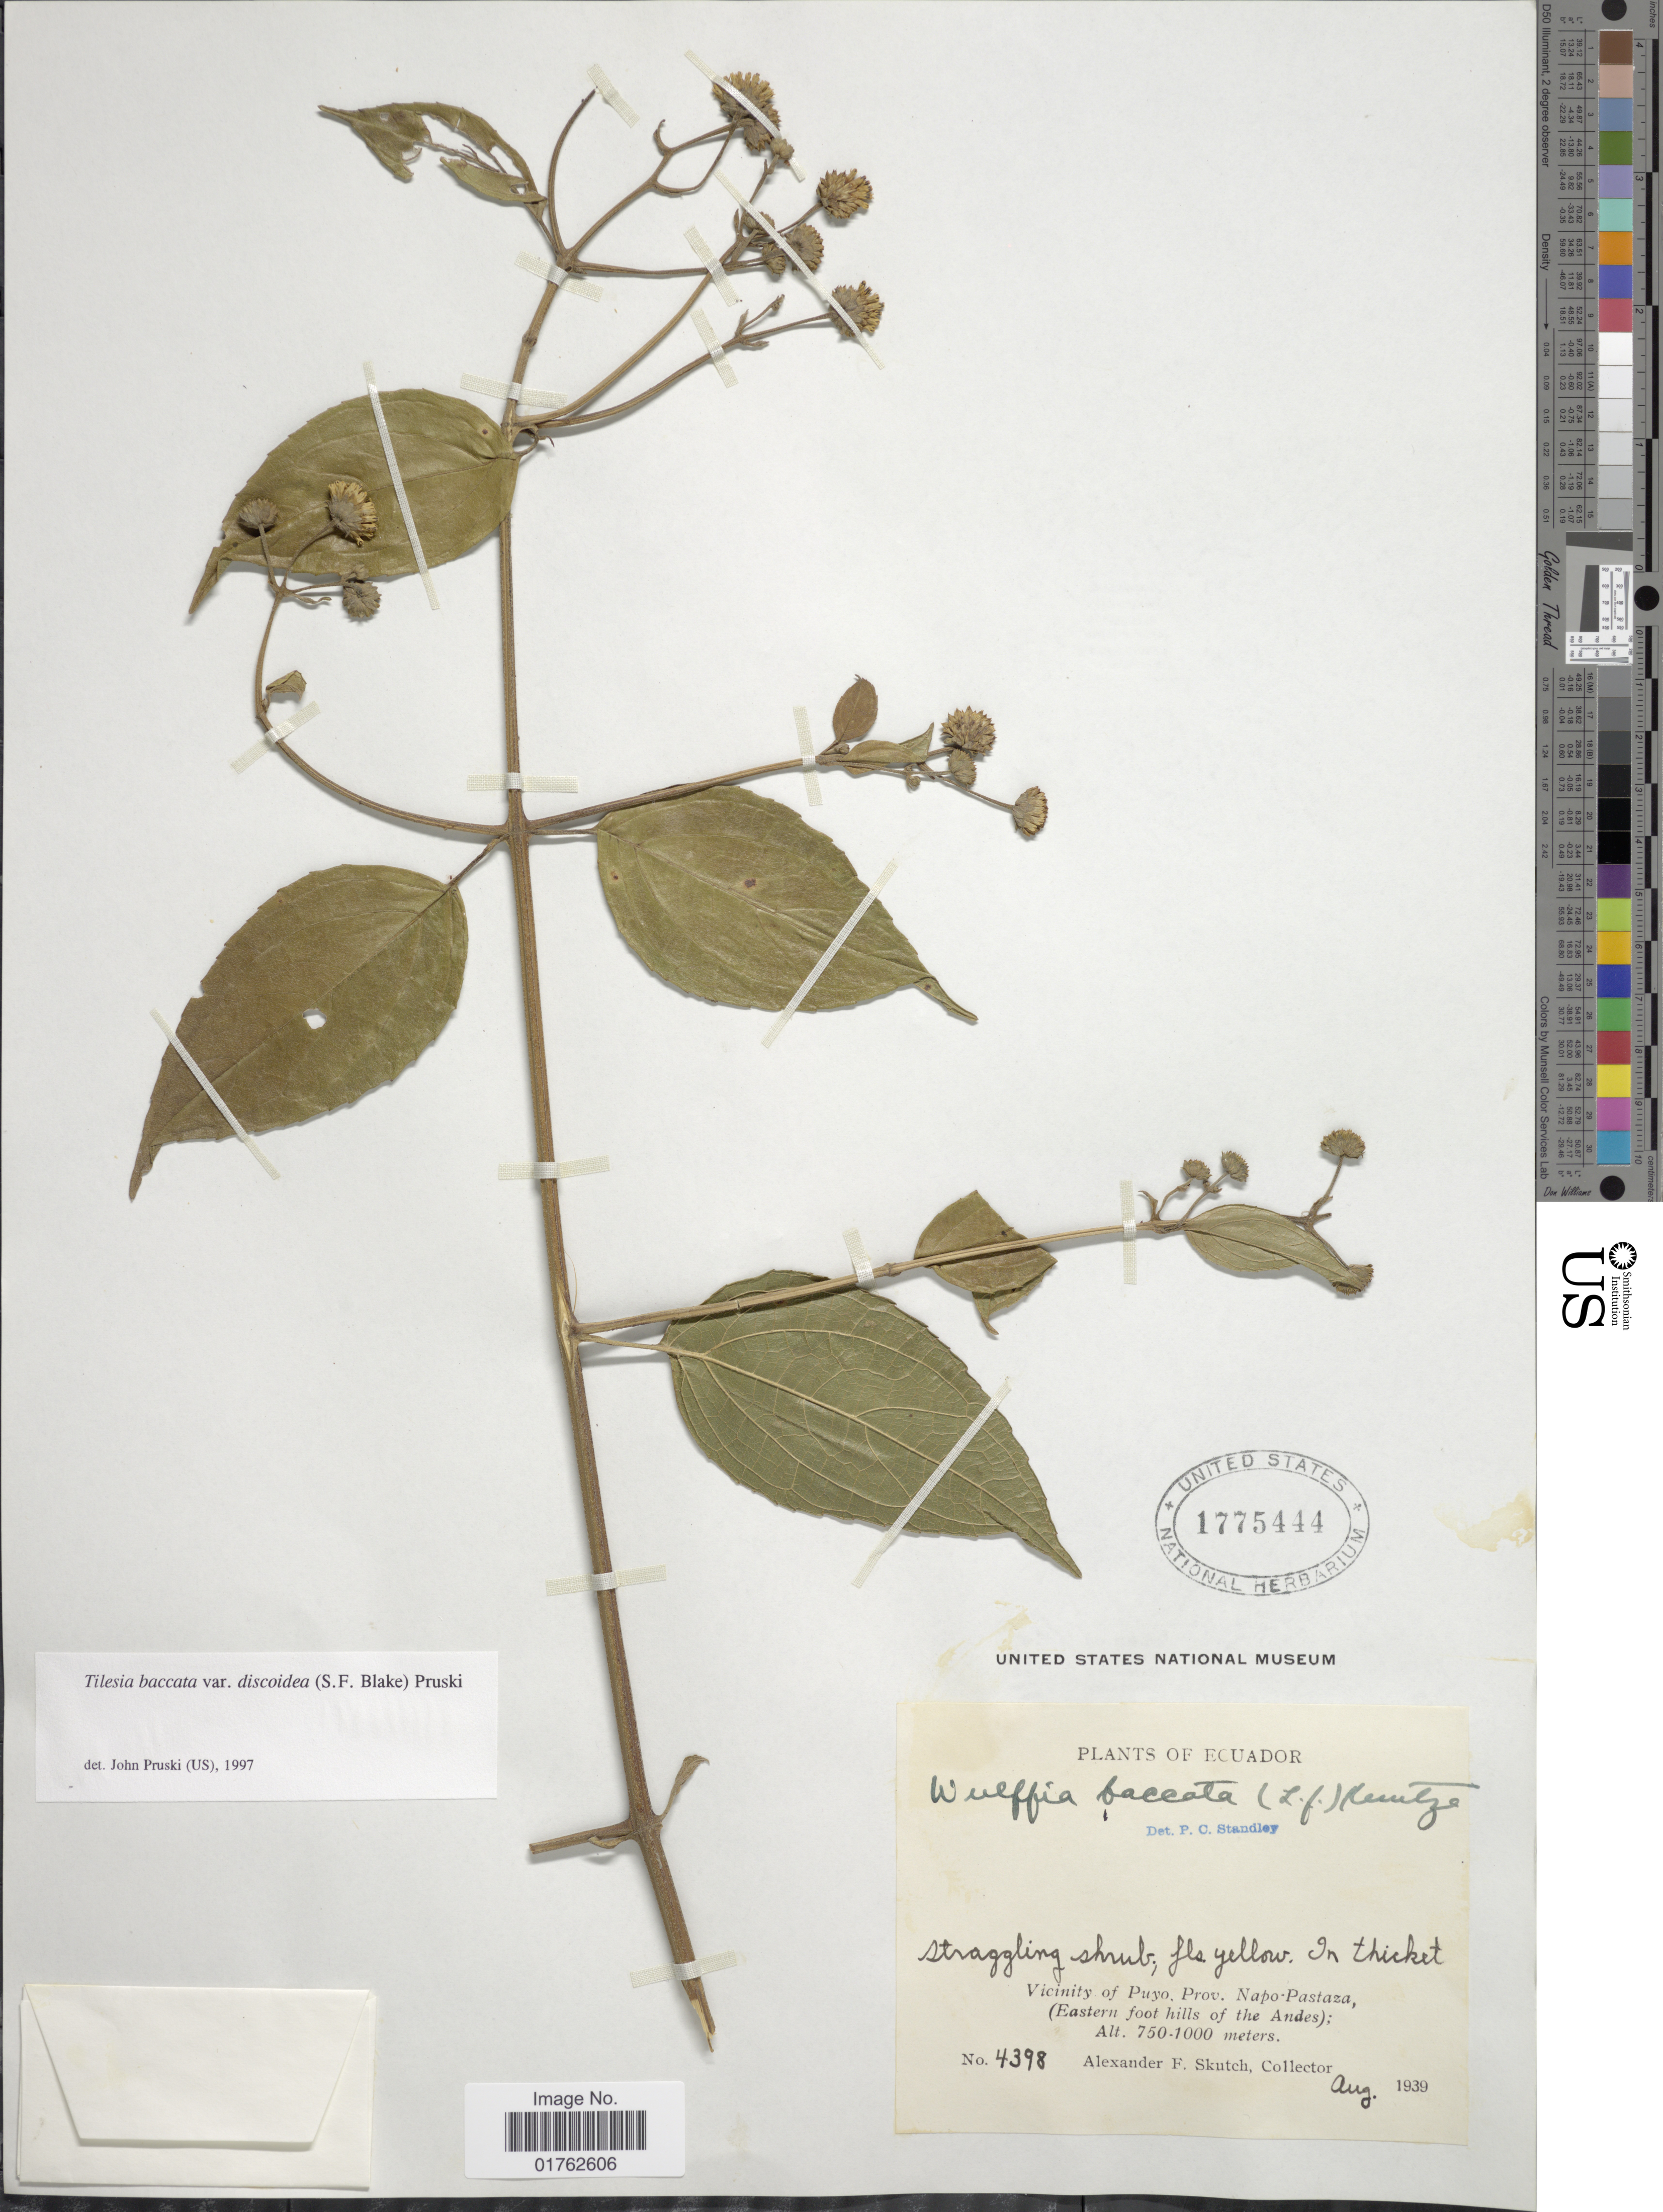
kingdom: Plantae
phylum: Tracheophyta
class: Magnoliopsida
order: Asterales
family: Asteraceae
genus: Wulffia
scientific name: Wulffia baccata var. discoidea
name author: S.F. Blake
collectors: A. F. Skutch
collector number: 4398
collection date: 1939-08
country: Ecuador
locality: Vicinity of Puyo, Prov. Napo-Pastaza, (Eastern foot hills of the Andes)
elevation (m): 750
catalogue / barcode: US 1775444